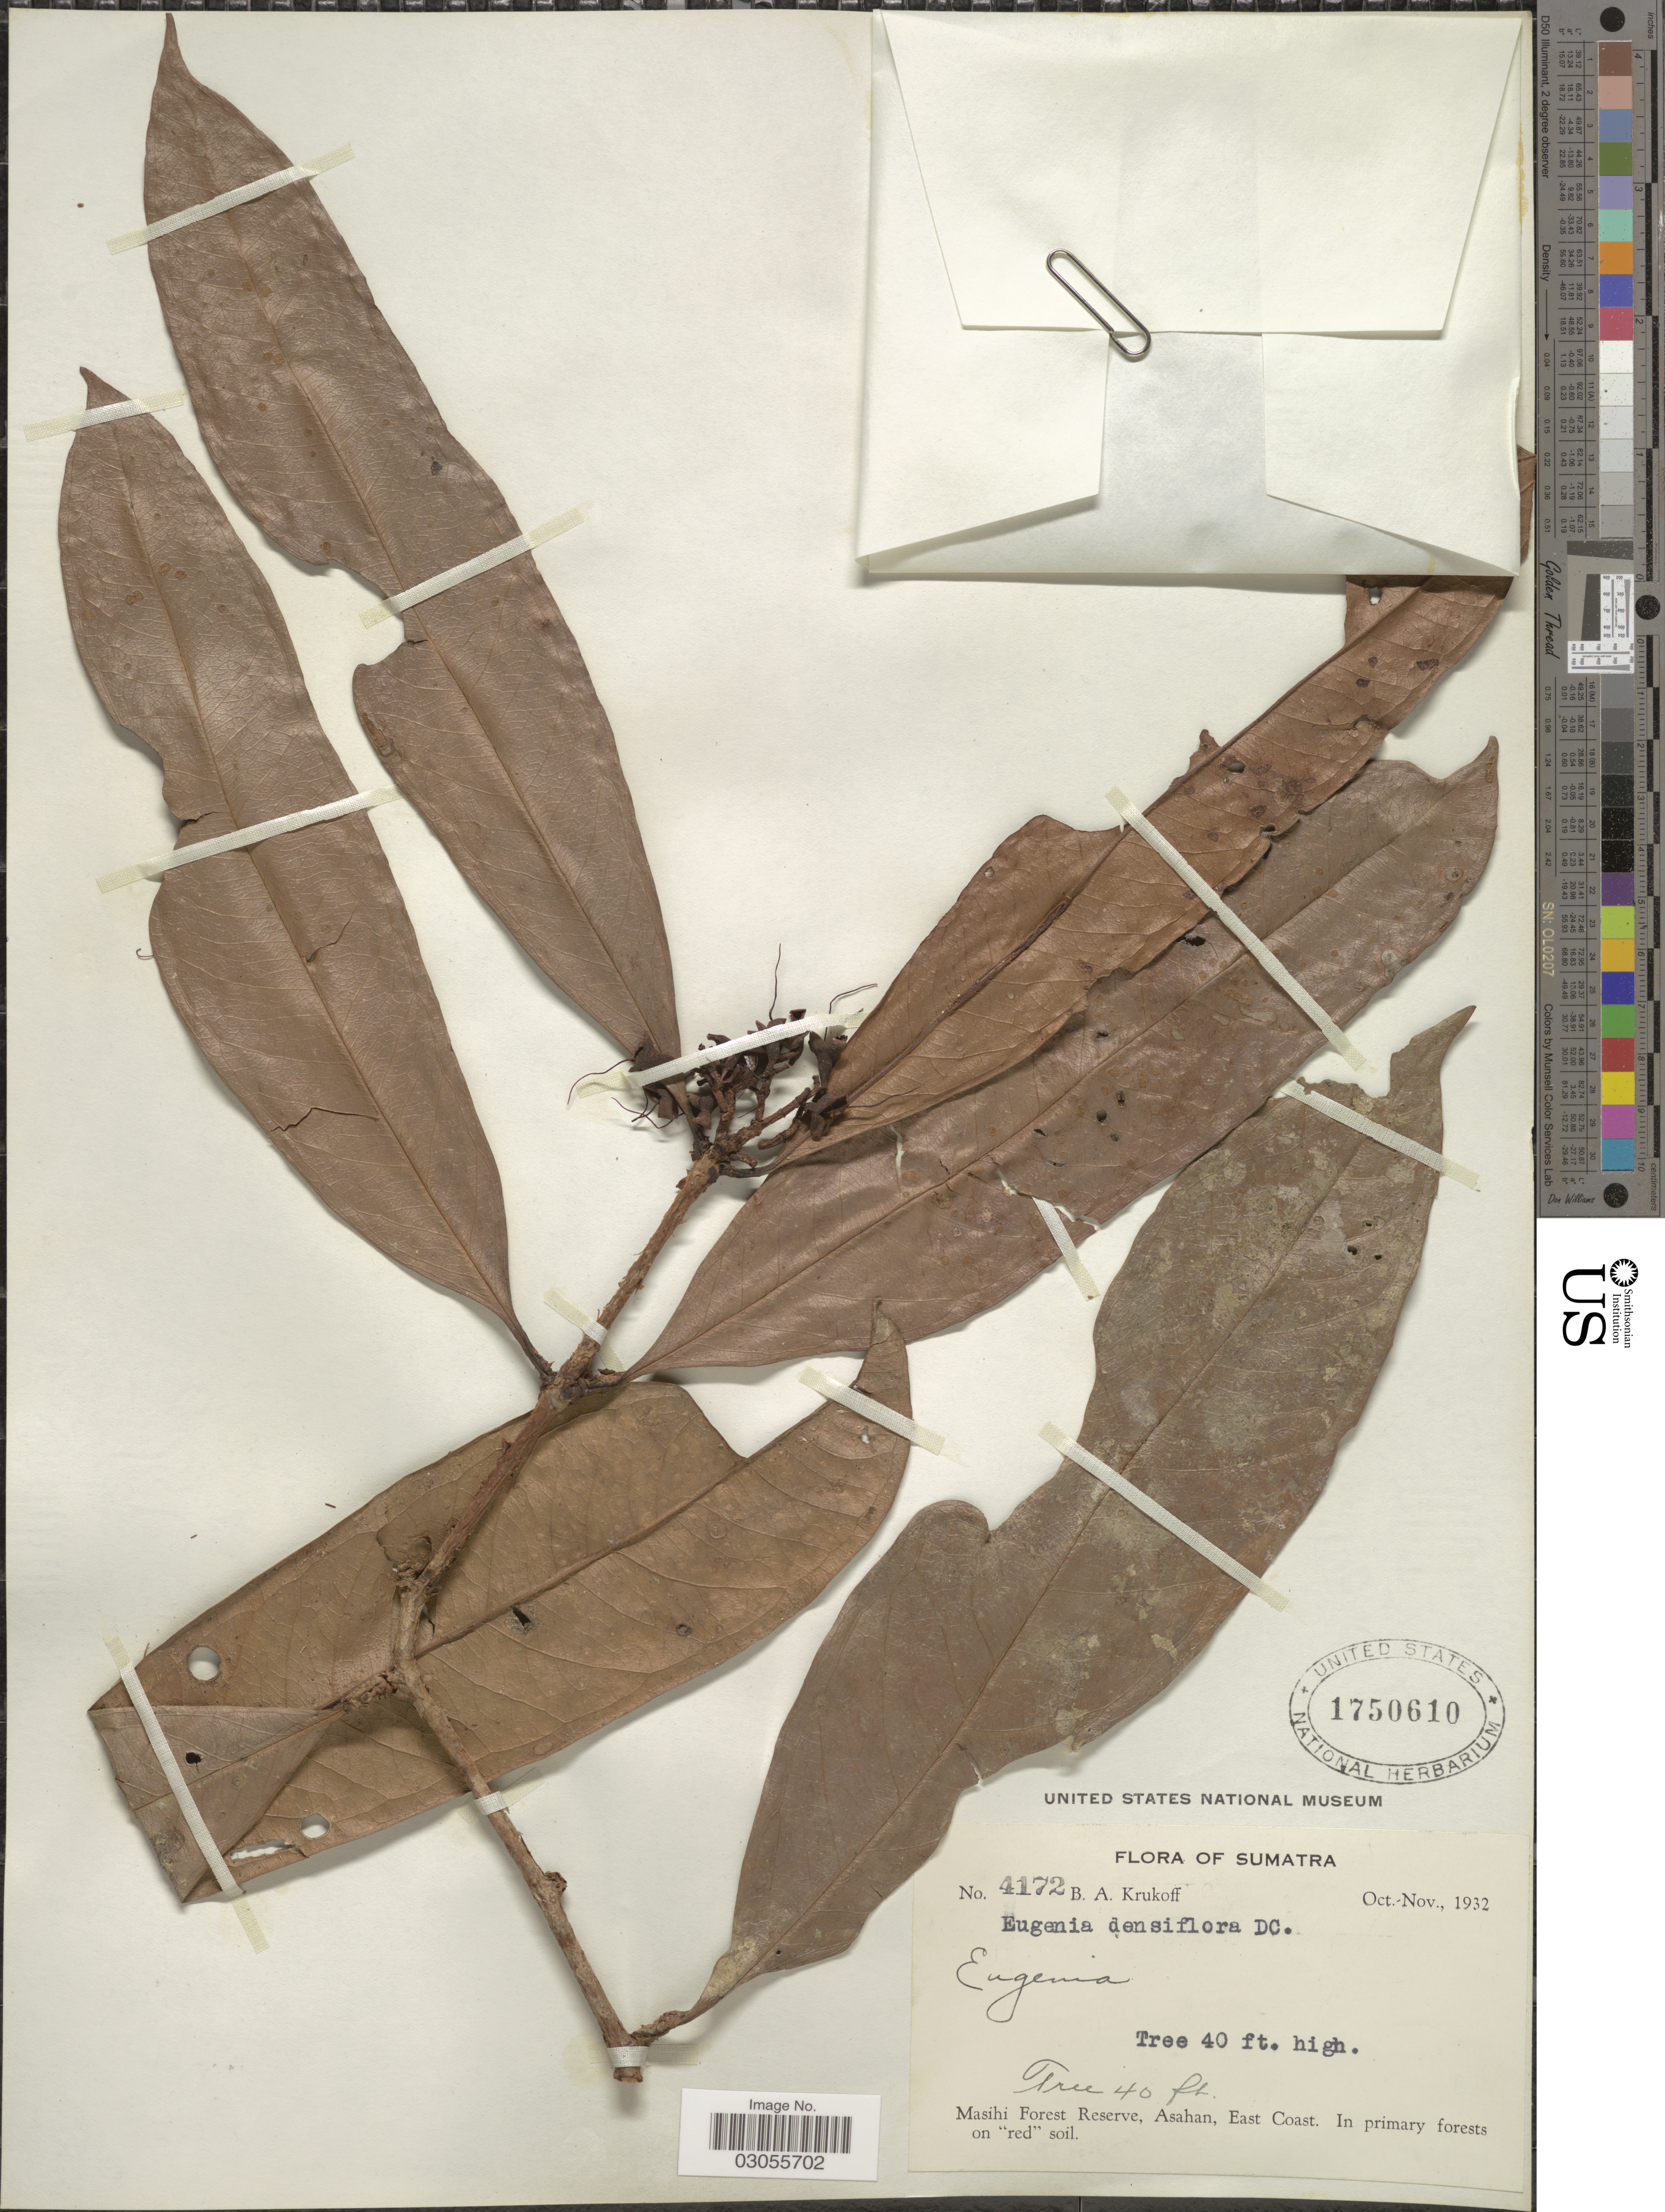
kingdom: Plantae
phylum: Tracheophyta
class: Magnoliopsida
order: Myrtales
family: Myrtaceae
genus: Syzygium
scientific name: Syzygium pycnanthum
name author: Merr. & L.M. Perry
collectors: B. A. Krukoff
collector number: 4172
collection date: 1932-10/1932-11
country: Indonesia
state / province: Sumatra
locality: Masihi Forest Reserve, Asahan, East Coast.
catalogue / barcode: US 1750610